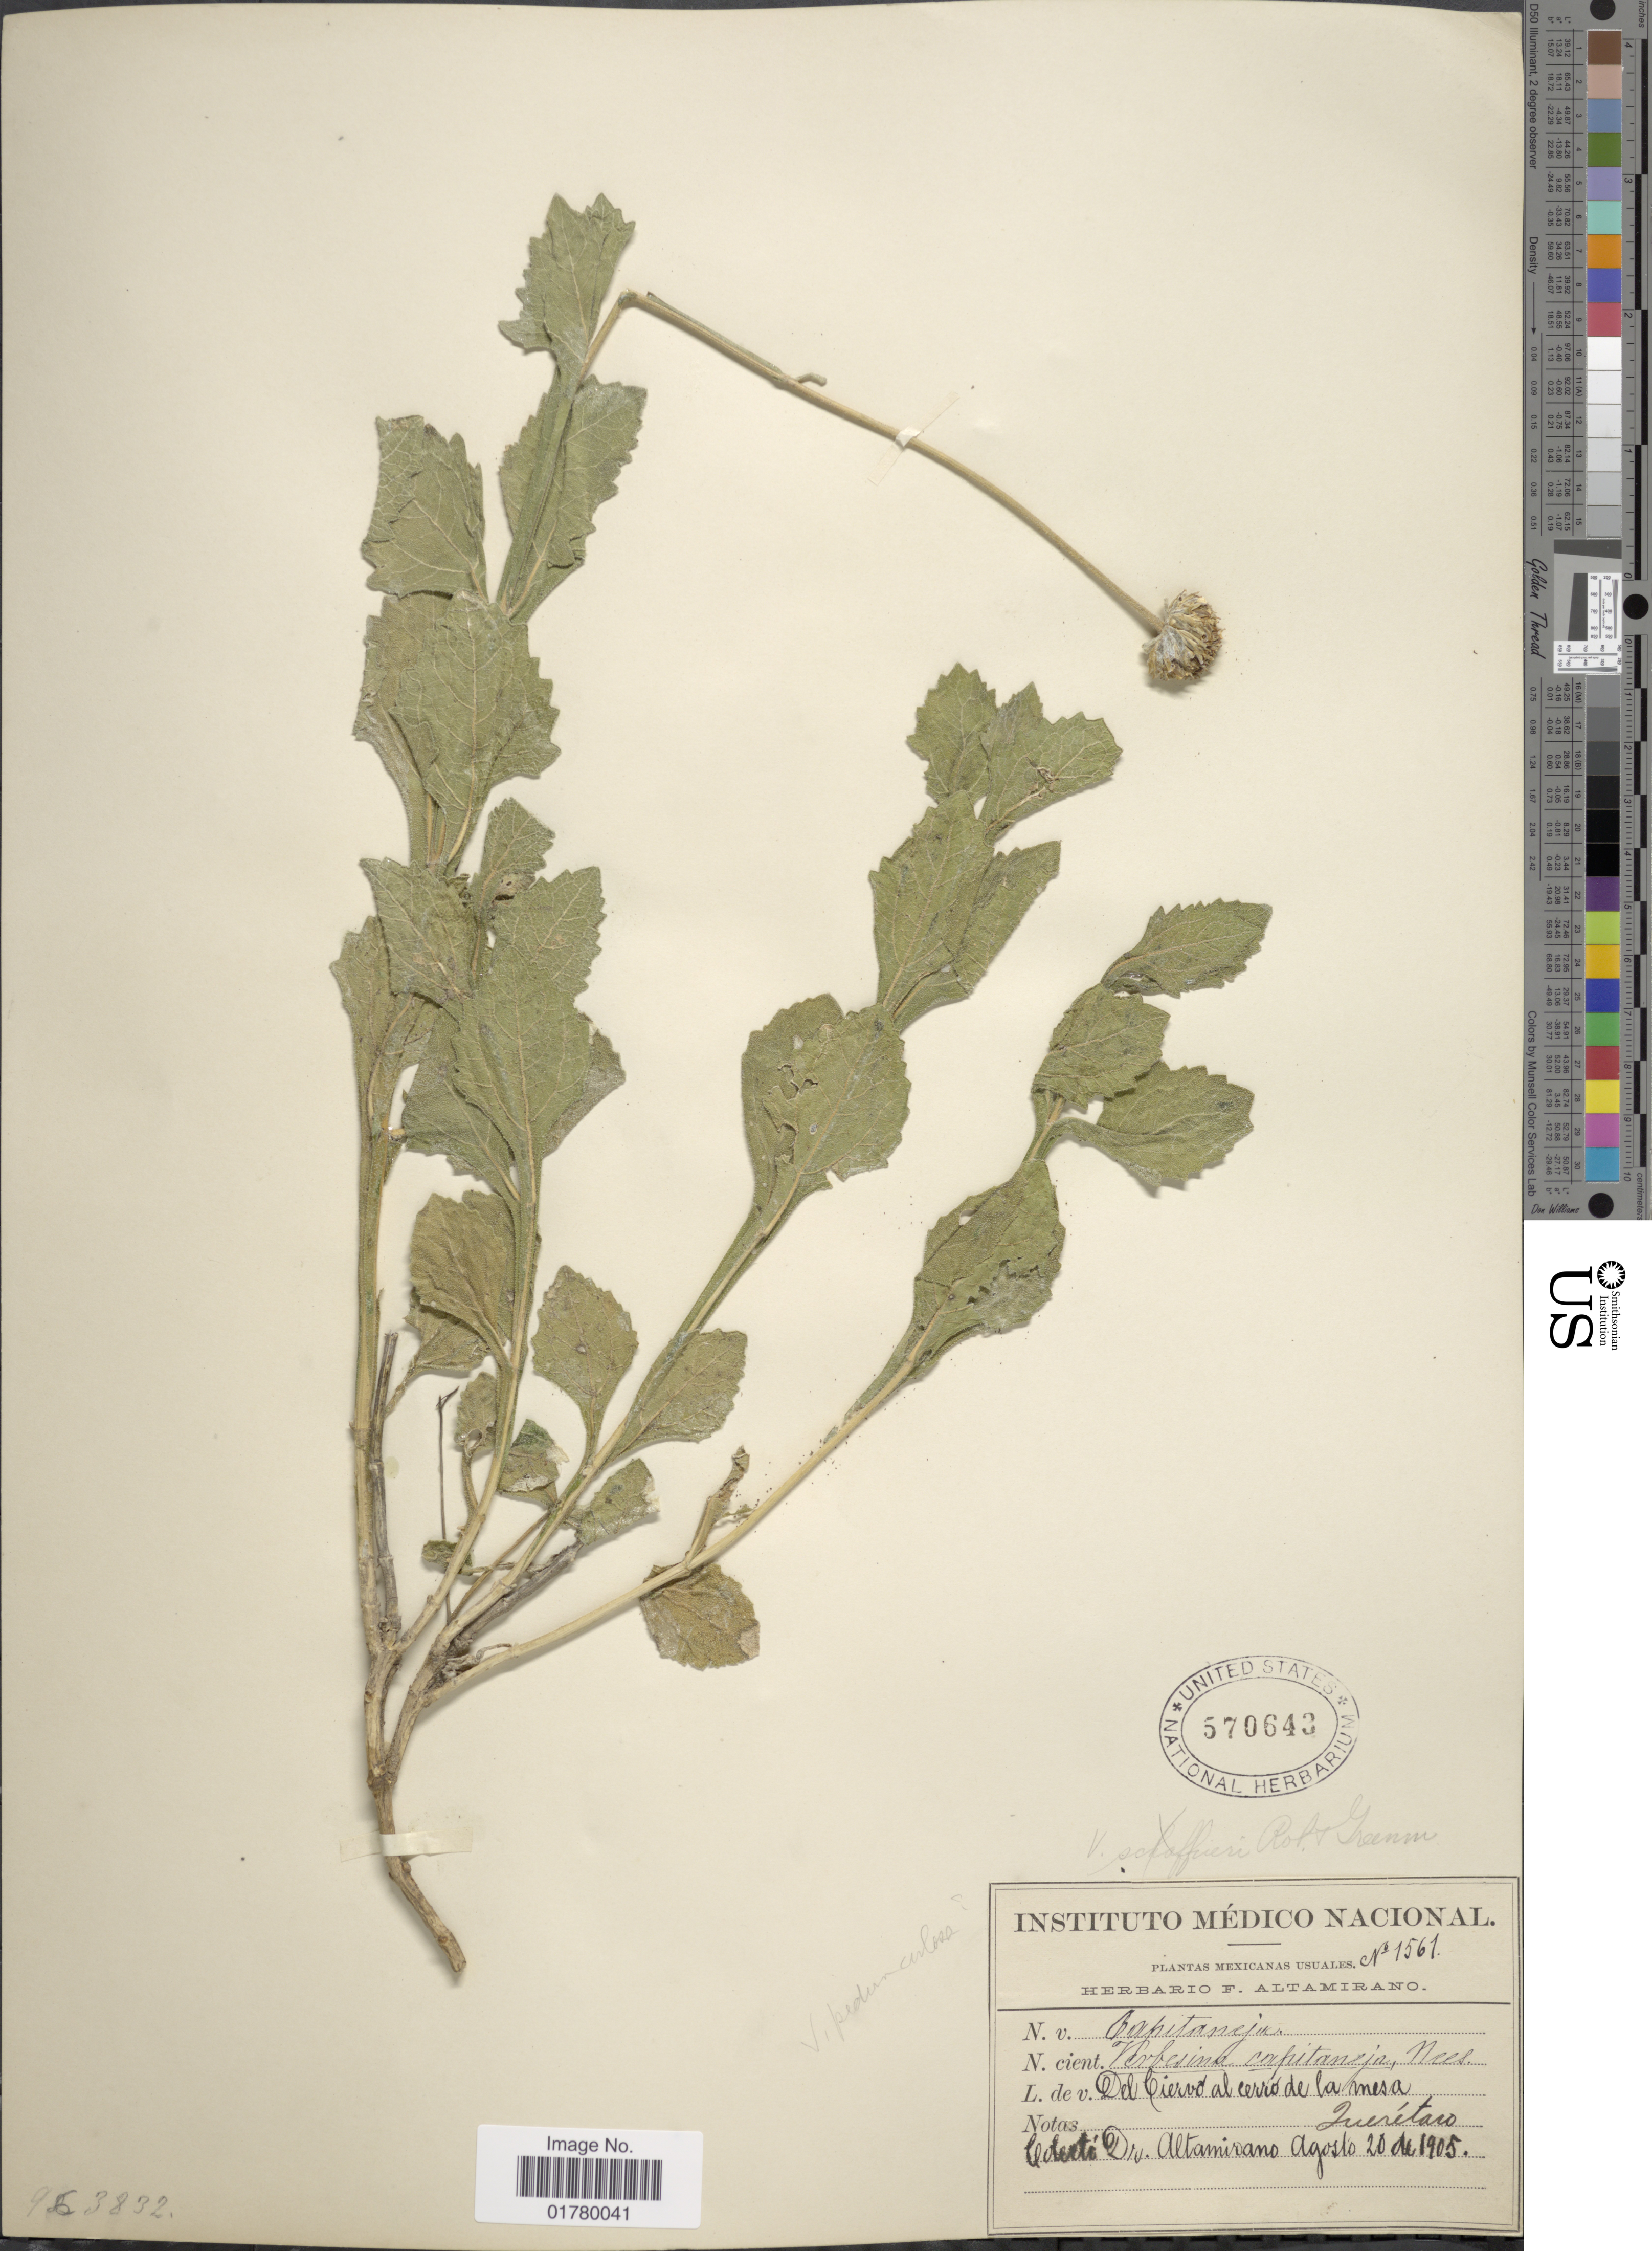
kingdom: Plantae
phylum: Tracheophyta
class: Magnoliopsida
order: Asterales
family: Asteraceae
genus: Verbesina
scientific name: Verbesina pedunculosa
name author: (DC.) B.L. Rob.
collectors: F. Altamirano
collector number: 1561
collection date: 1905-08-20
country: Mexico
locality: Del Cierro al cerro de la mesa, Queretaro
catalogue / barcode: US 570643